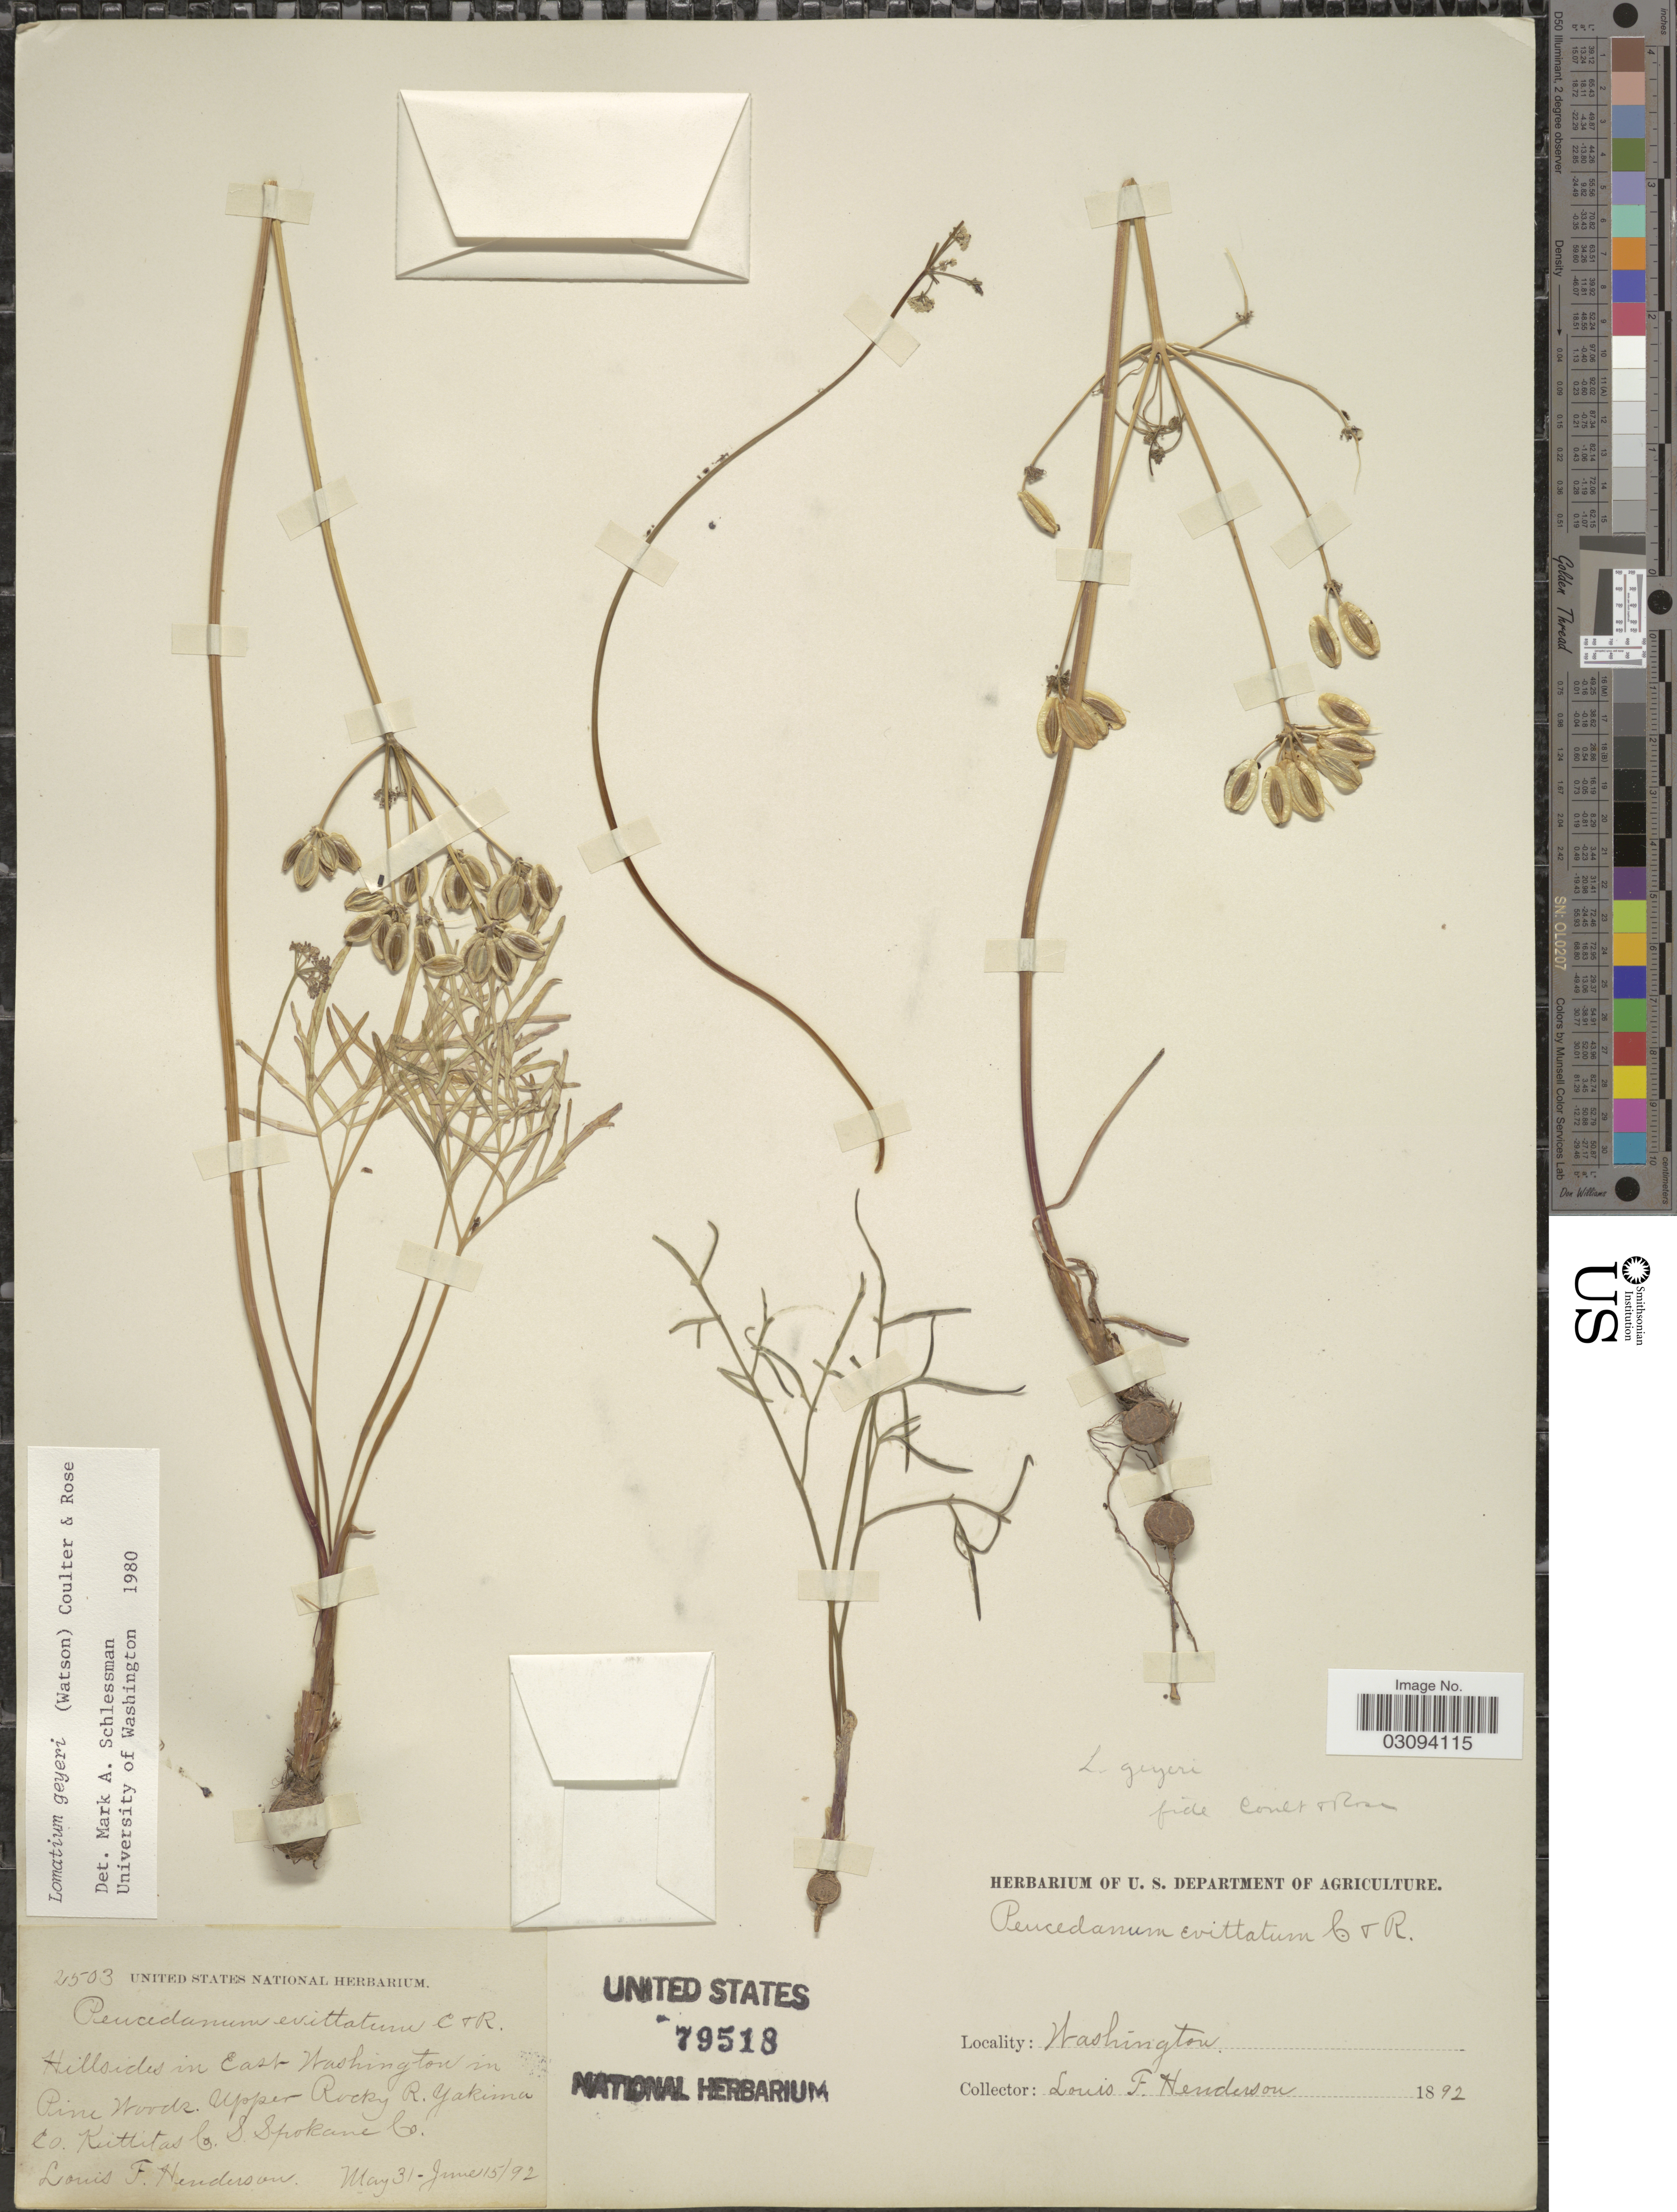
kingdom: Plantae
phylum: Tracheophyta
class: Magnoliopsida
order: Apiales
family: Apiaceae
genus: Lomatium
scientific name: Lomatium geyeri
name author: (S. Watson) J.M. Coult. & Rose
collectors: L. Henderson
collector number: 2503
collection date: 1892-05-31/1892-06-15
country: United States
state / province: Washington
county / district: Kittitas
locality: Hillsides in East Washington in Pine Woods. Upper Rocky R. Yakima Co. Kittitas Co. S. Spokane Co.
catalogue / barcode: US 79518